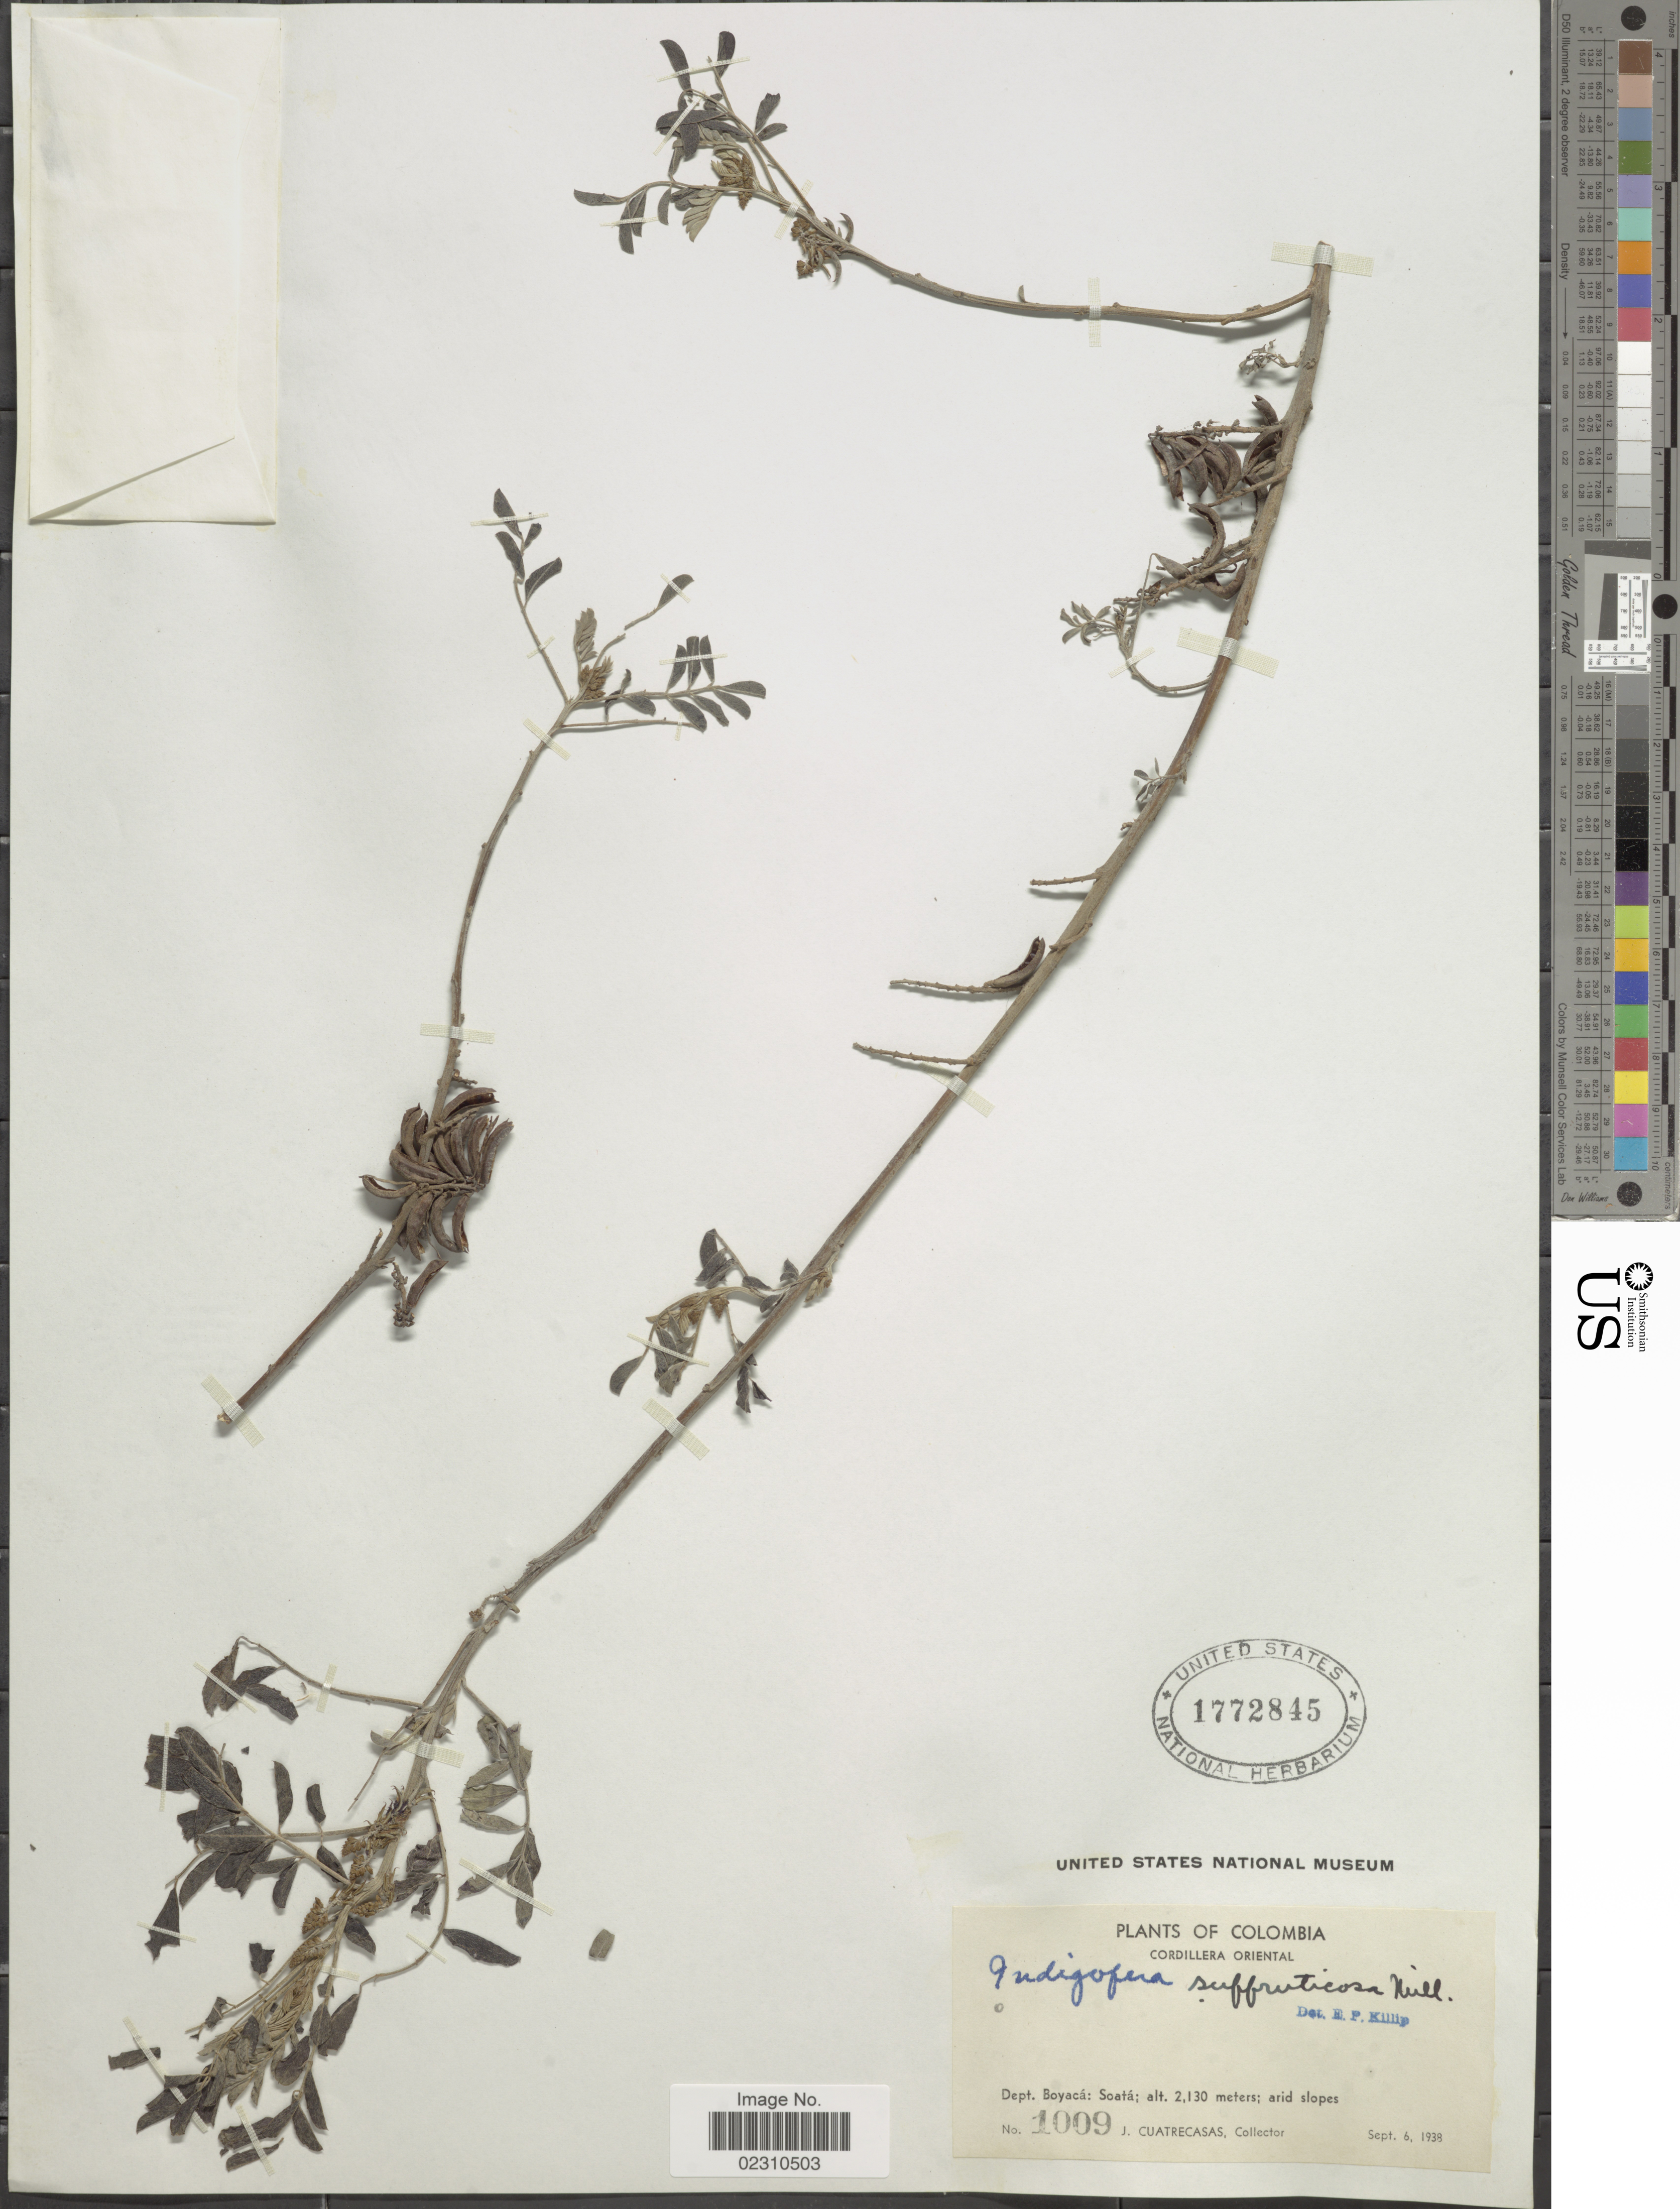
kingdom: Plantae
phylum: Tracheophyta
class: Magnoliopsida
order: Fabales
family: Fabaceae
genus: Indigofera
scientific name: Indigofera suffruticosa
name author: Mill.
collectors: J. Cuatrecasas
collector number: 1009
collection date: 1938-09-06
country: Colombia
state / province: Boyacá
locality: Dept. Boyaca: Soata.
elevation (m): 2130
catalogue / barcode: US 1772845